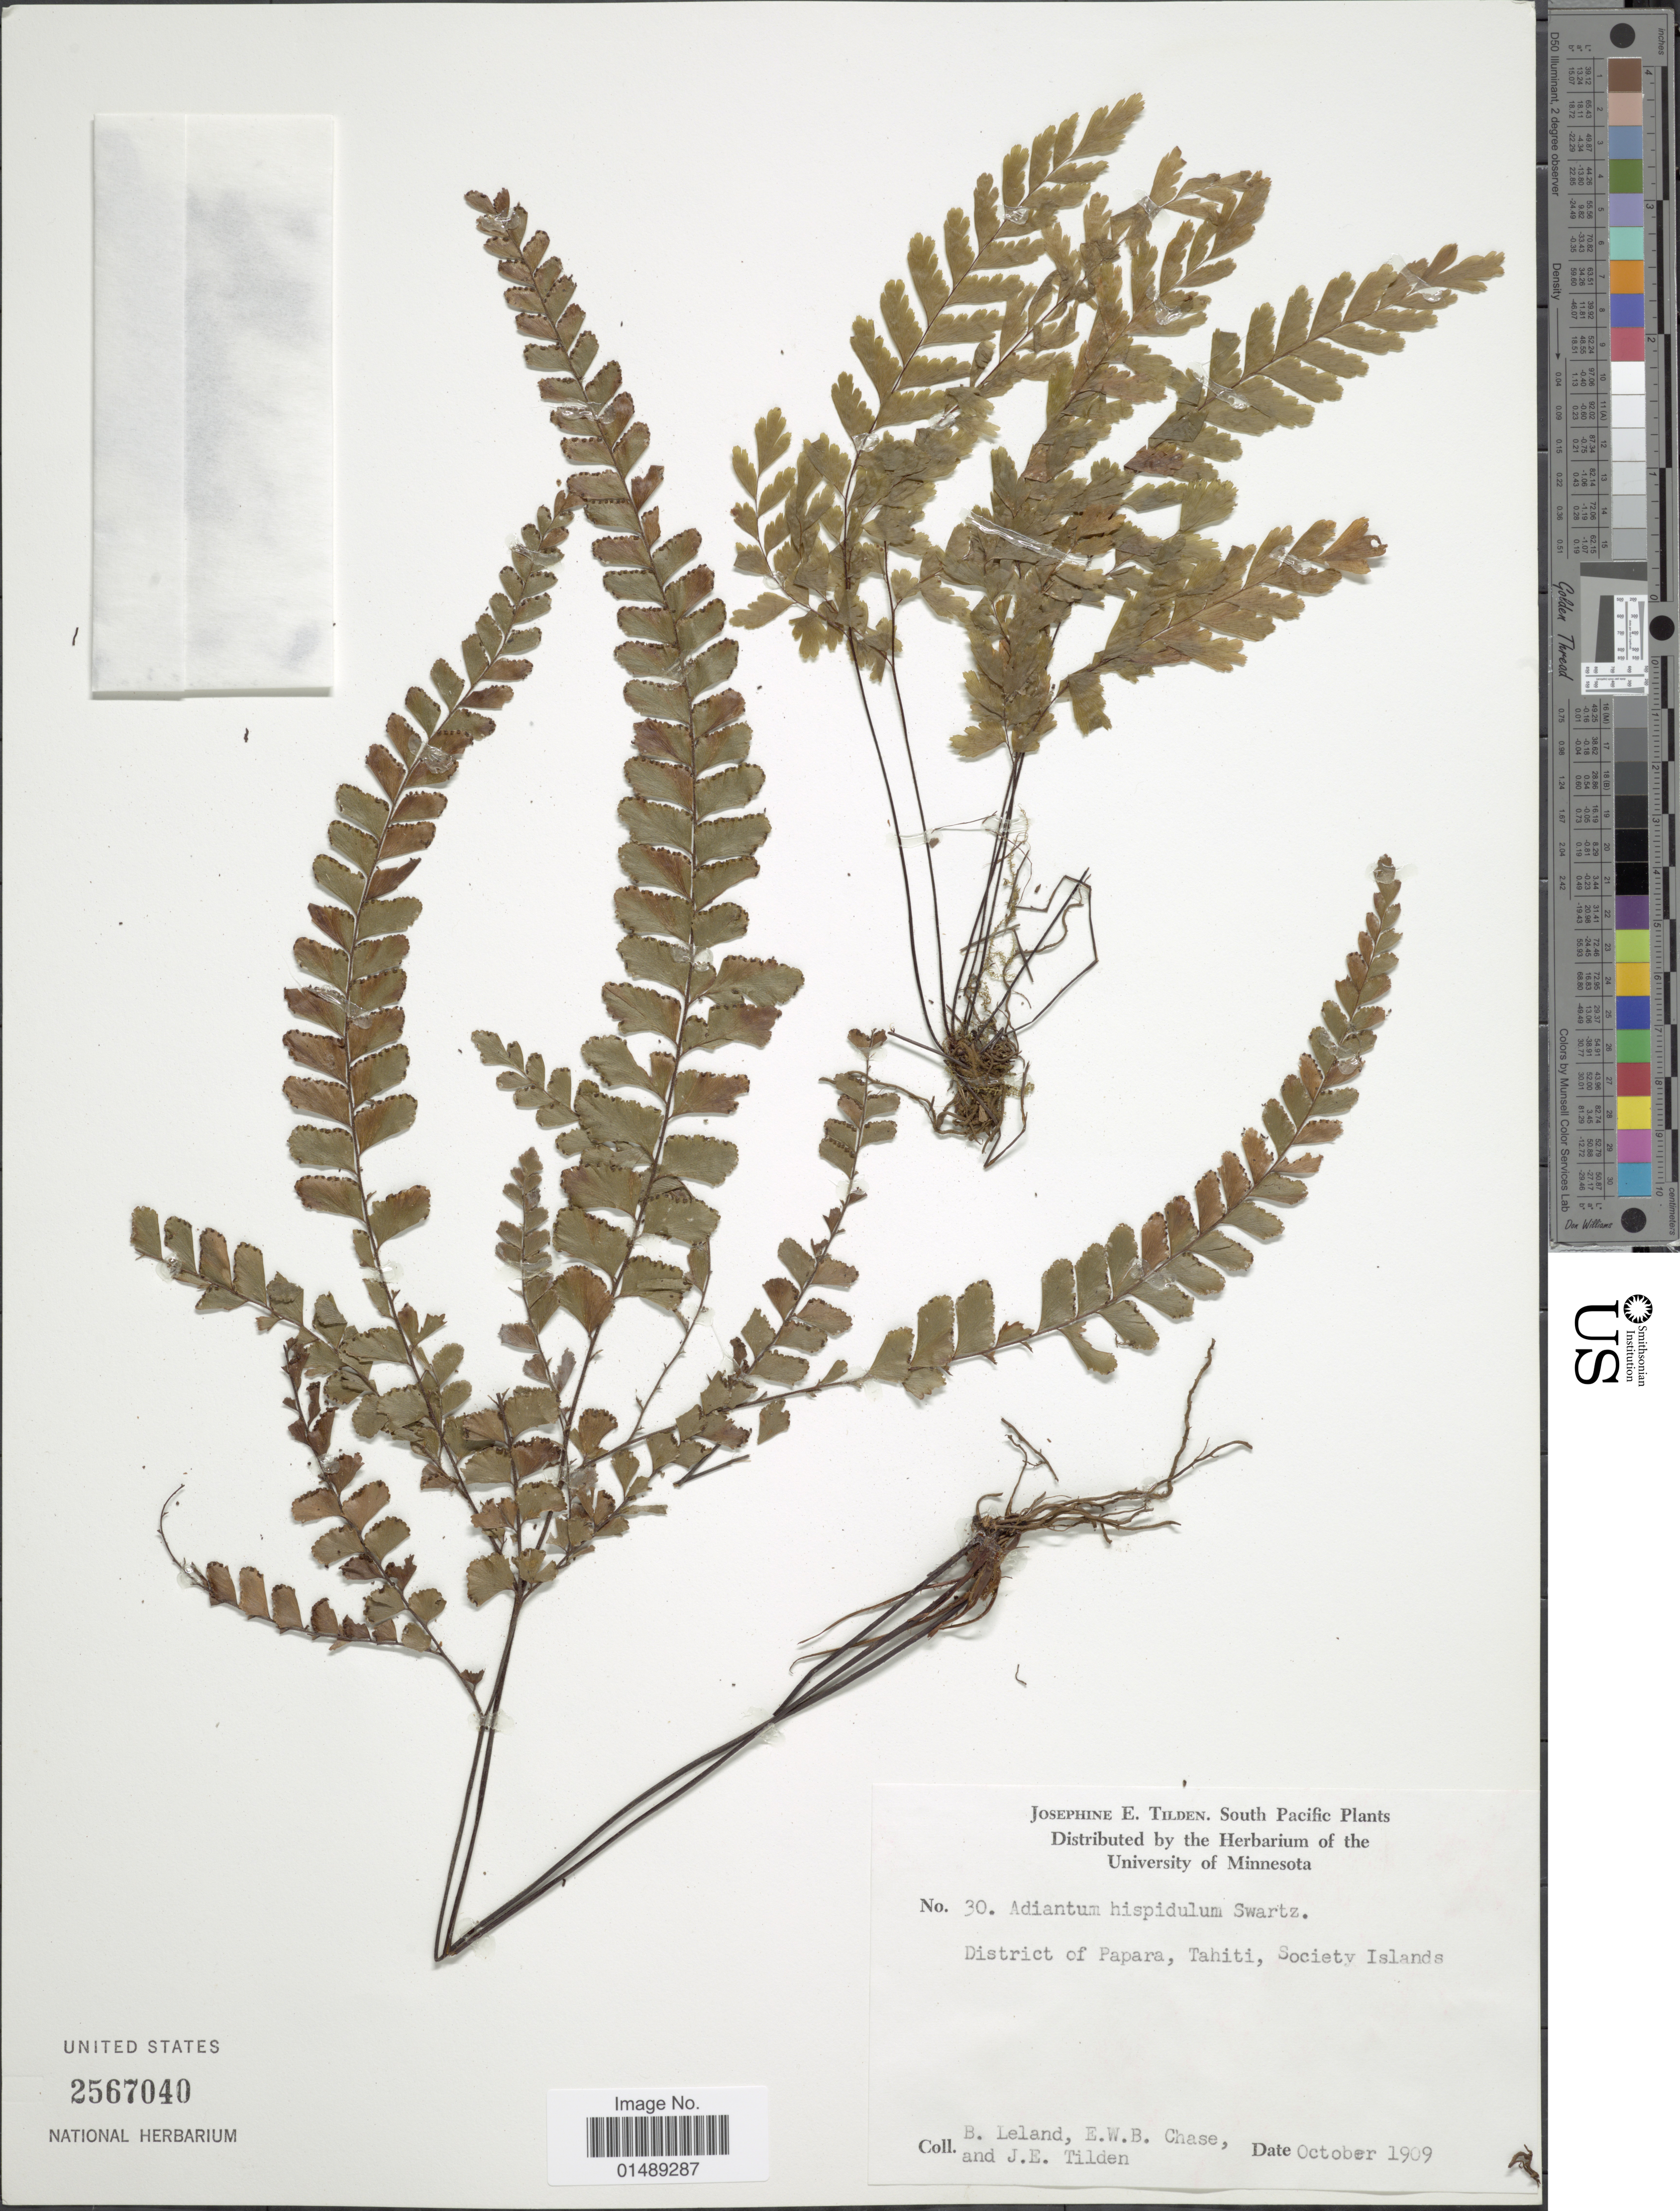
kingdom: Plantae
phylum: Tracheophyta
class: Polypodiopsida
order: Polypodiales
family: Pteridaceae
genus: Adiantum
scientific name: Adiantum hispidulum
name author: Sw.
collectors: B. Leland, E. W. Chase & J. E. Tilden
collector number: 30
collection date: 1909-10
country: French Polynesia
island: Tahiti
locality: French Polynesia, District of Papara, Tahiti, Society Islands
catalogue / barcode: US 2567040